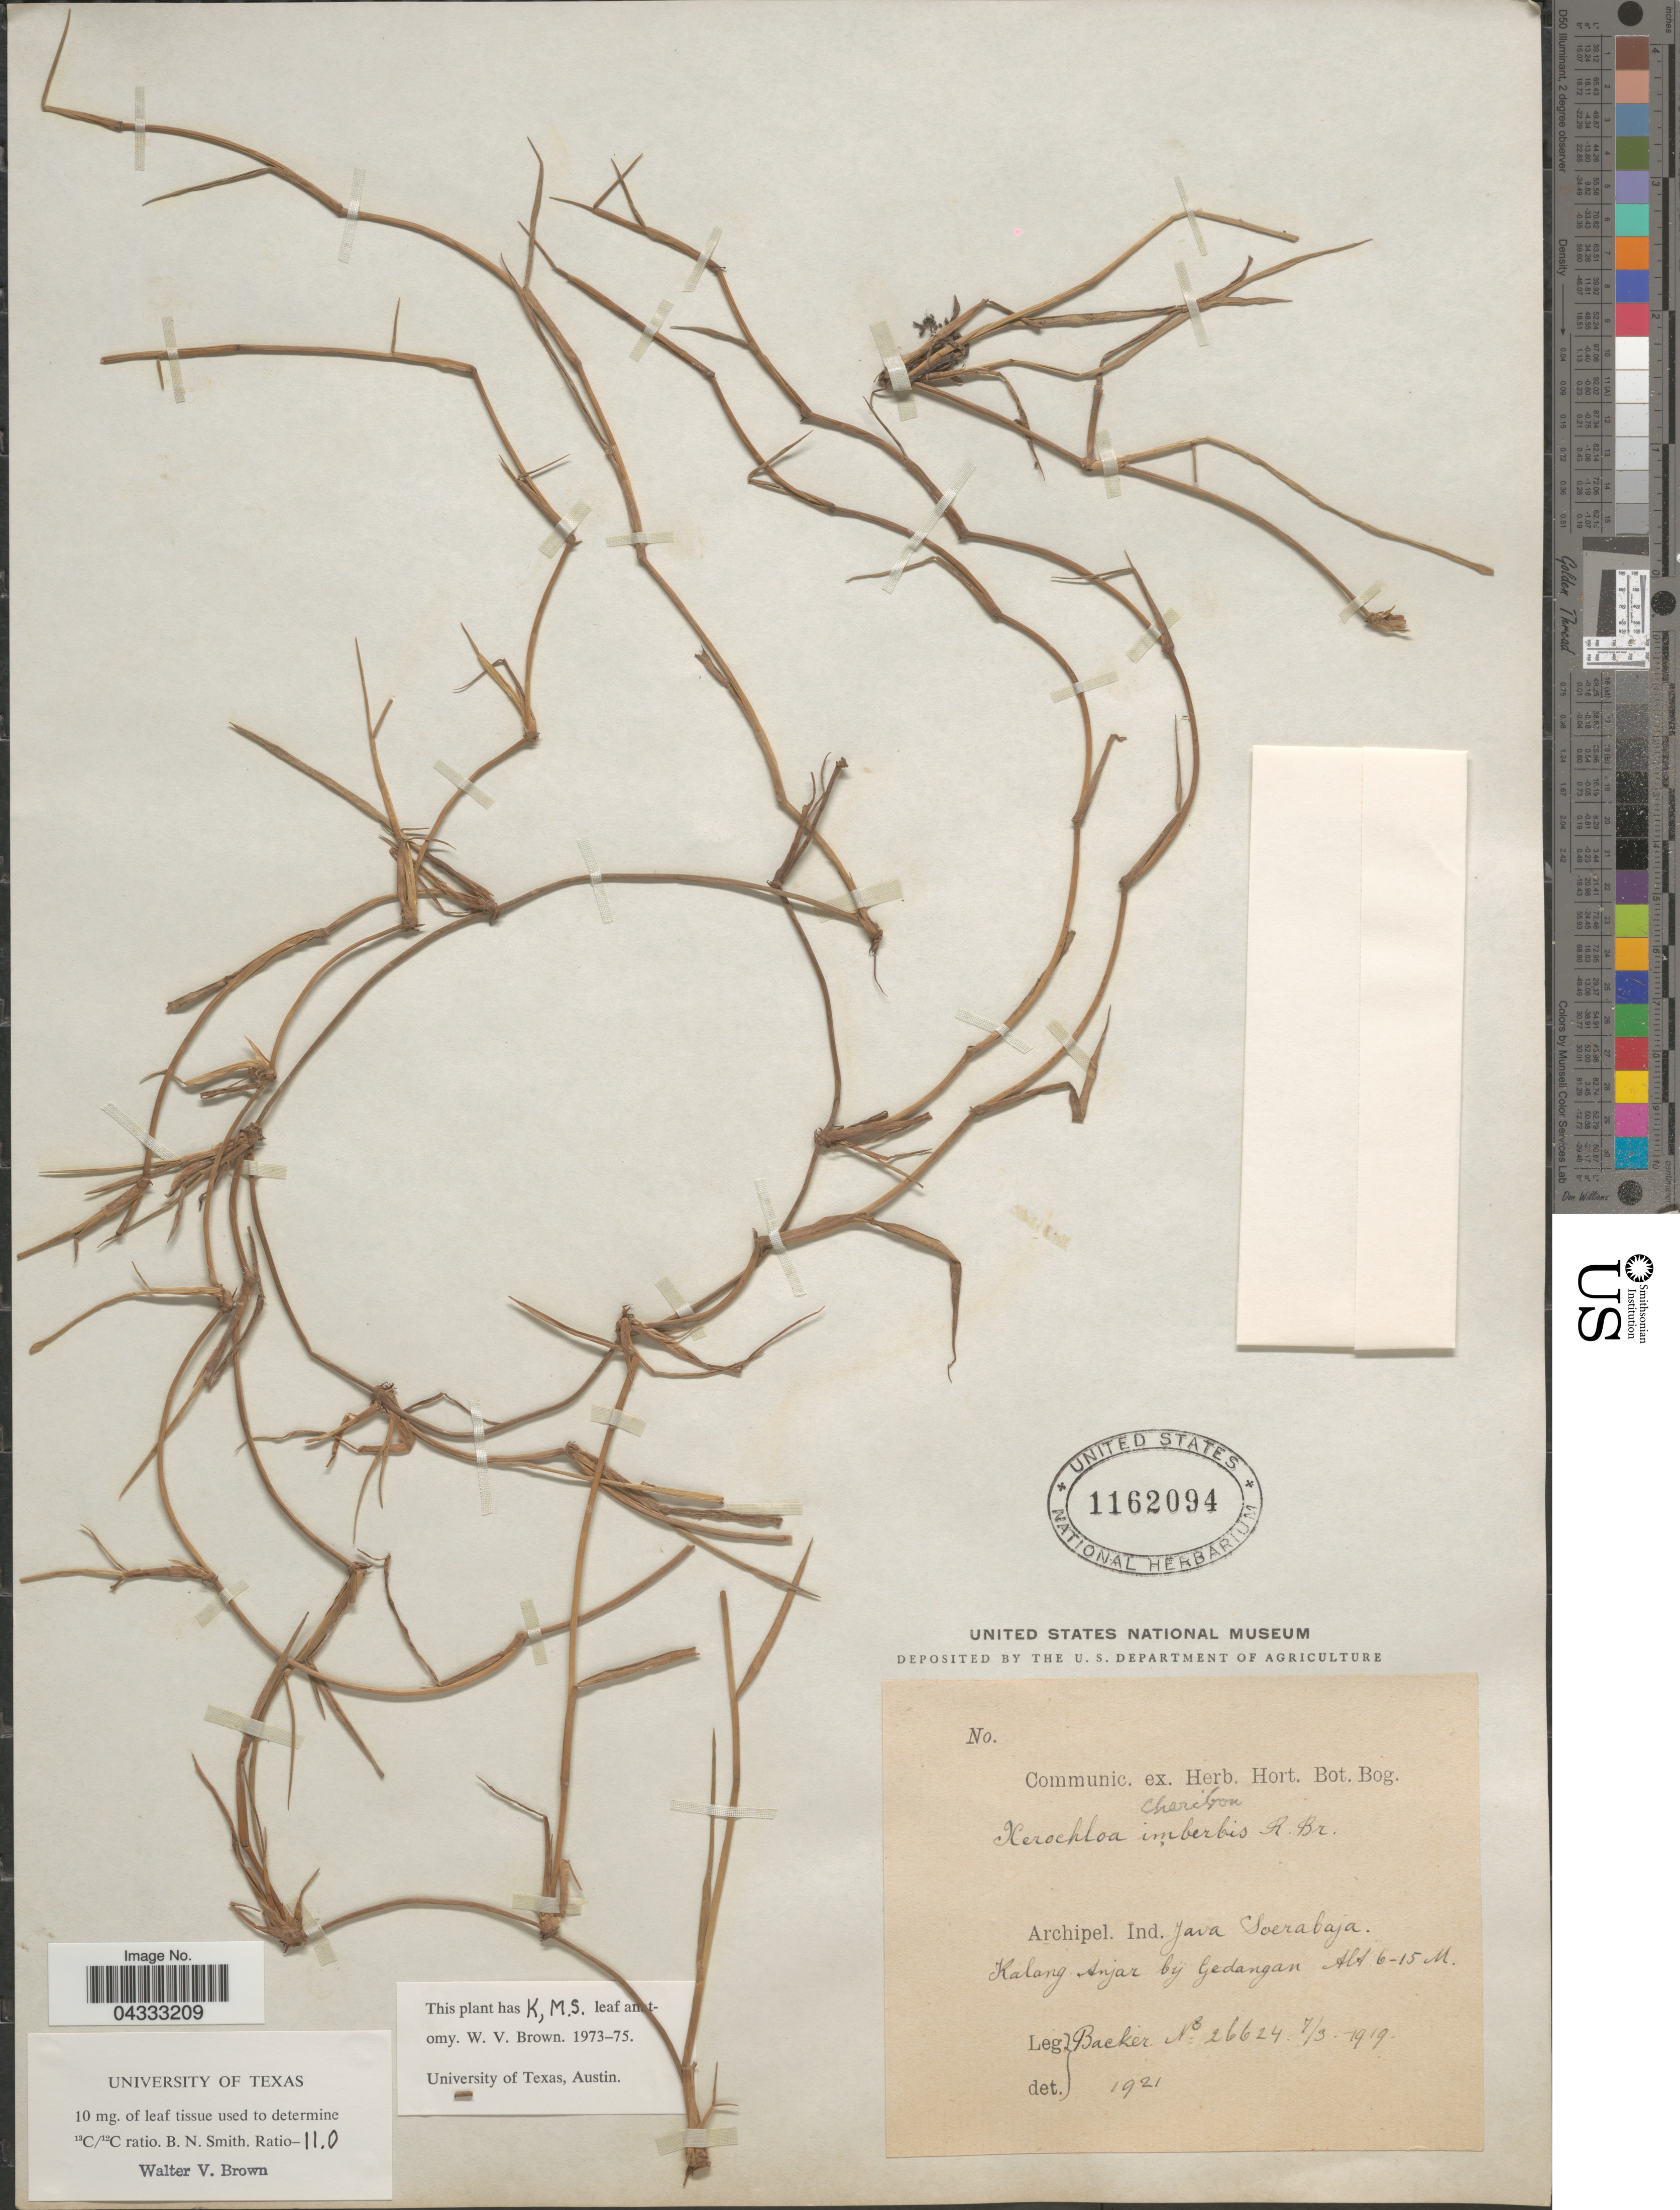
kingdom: Plantae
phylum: Tracheophyta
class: Liliopsida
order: Poales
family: Poaceae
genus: Xerochloa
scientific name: Xerochloa imberbis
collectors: Backer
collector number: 26624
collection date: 1919-03-07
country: Indonesia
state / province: Java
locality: Archipel. Ind. Java Soerabaja. Kalong Anjar bij Gedangan.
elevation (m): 6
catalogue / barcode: US 1162094